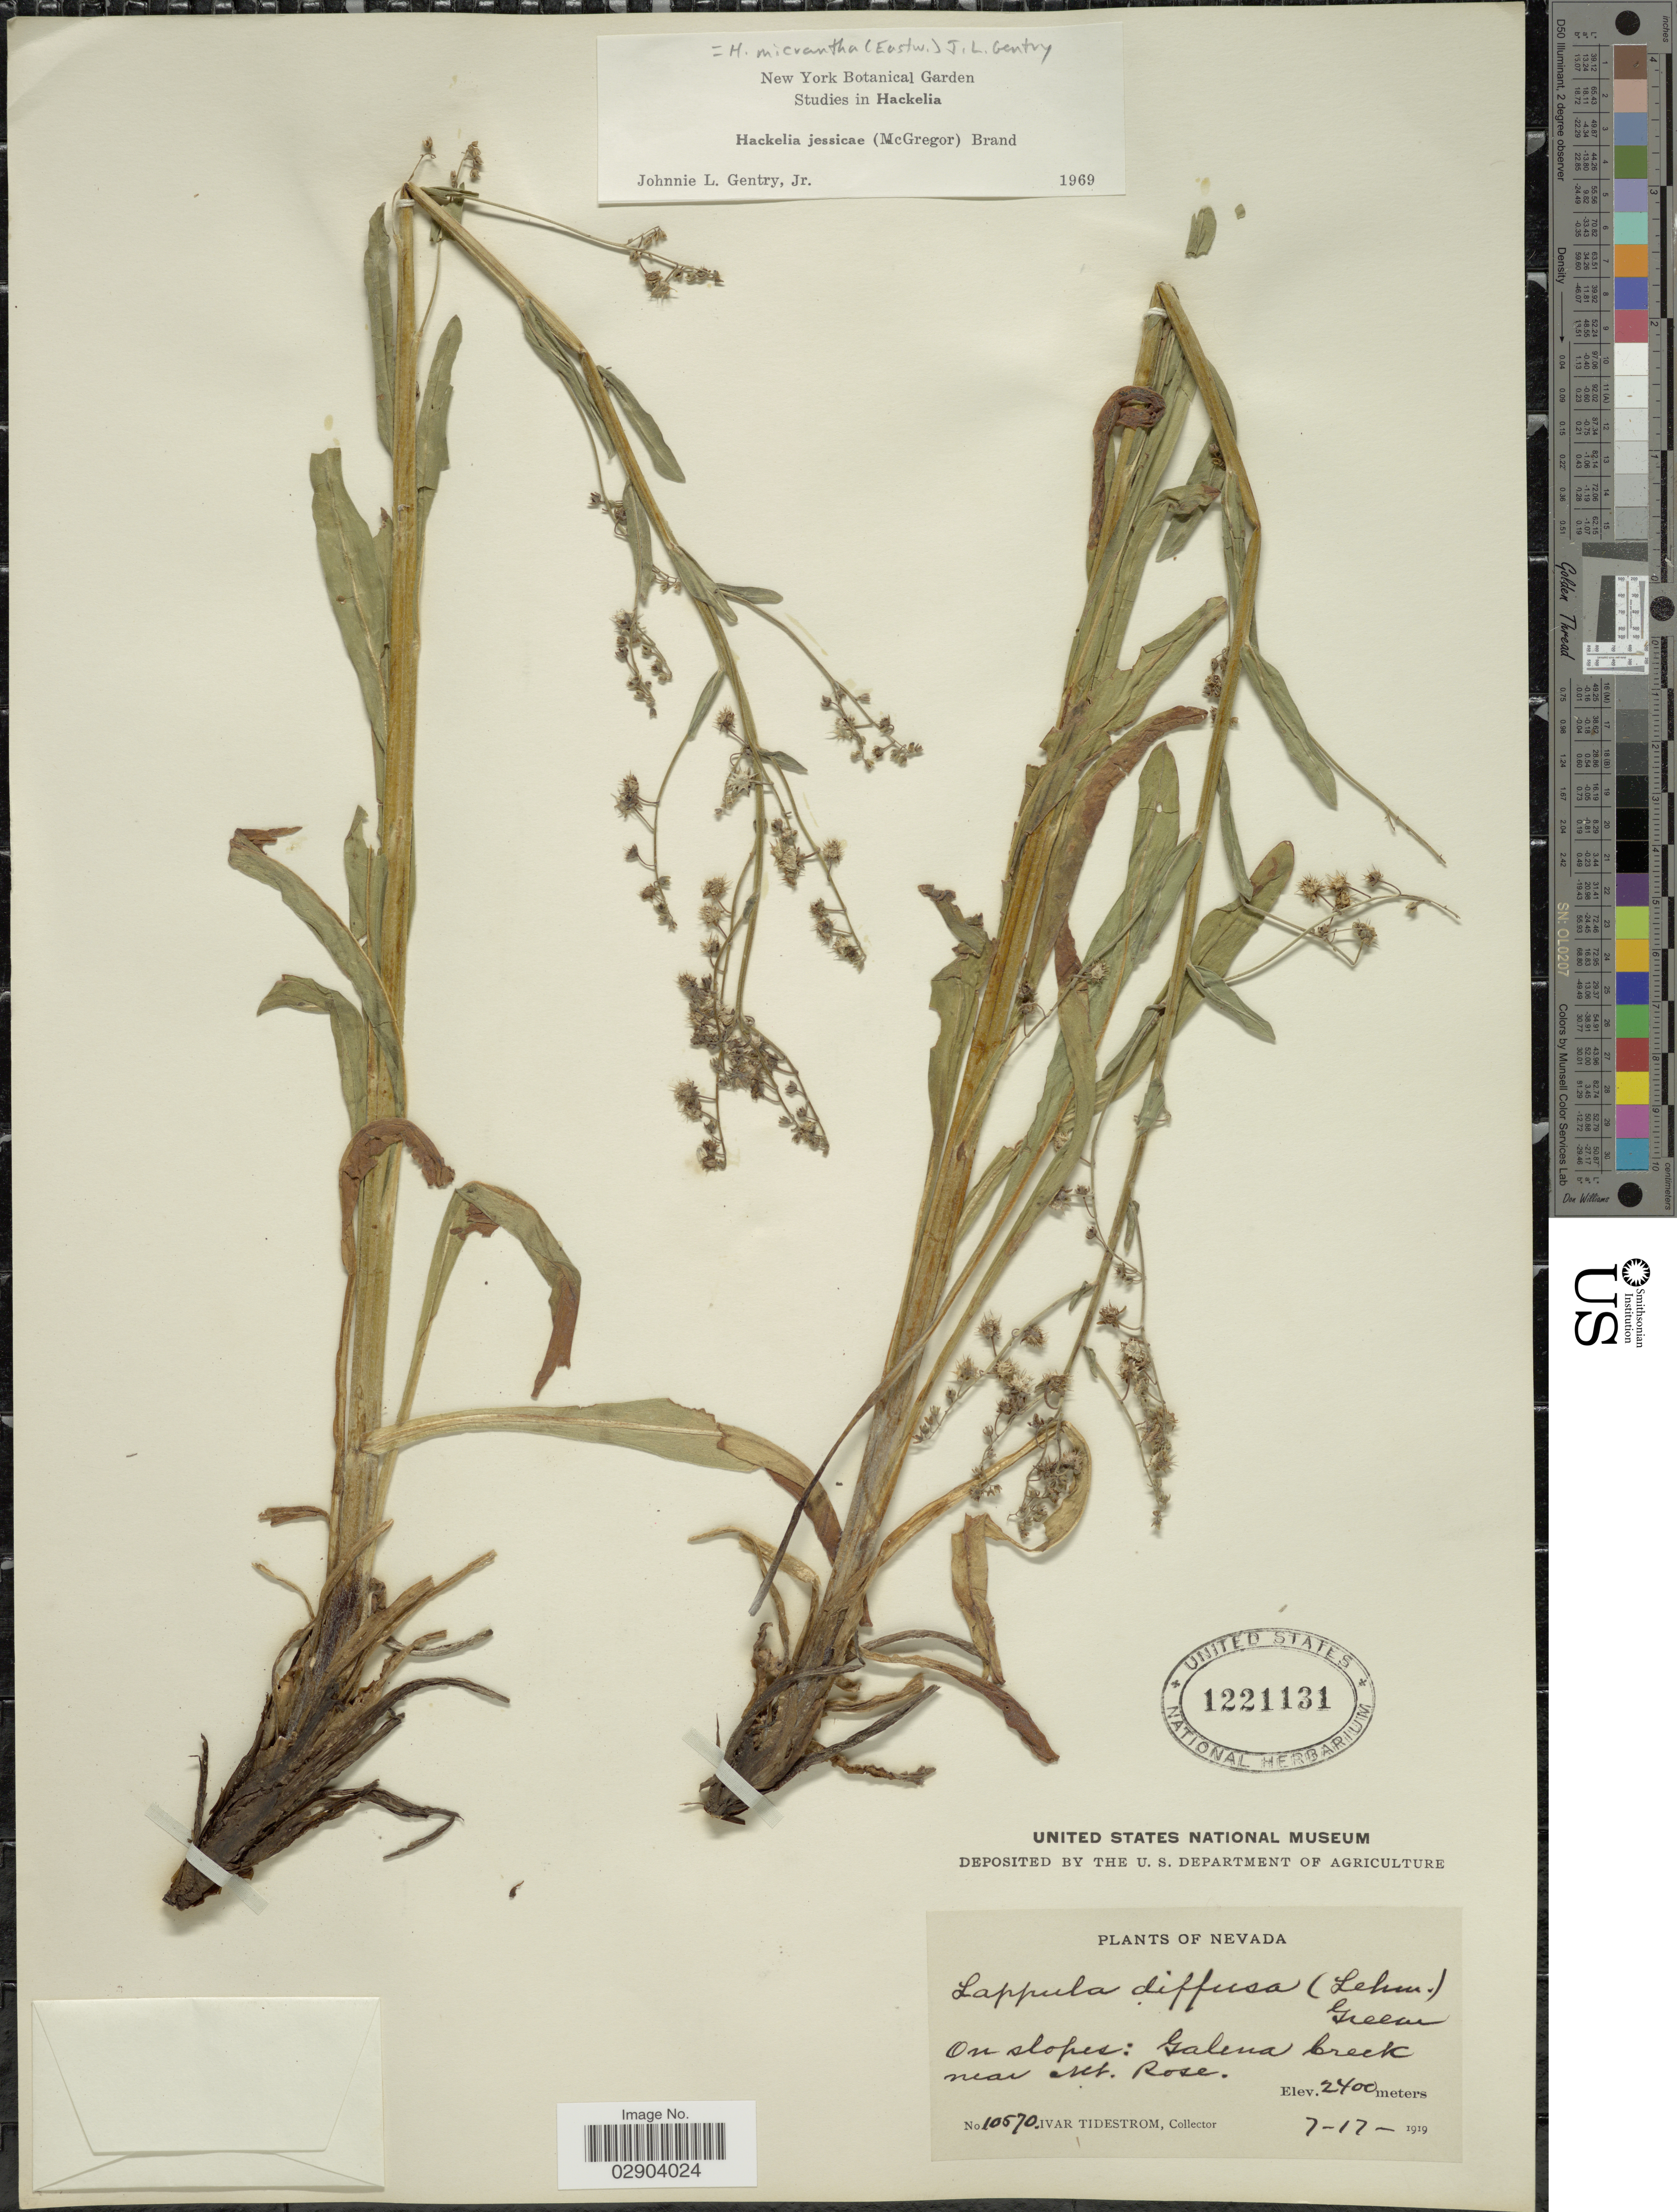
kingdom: Plantae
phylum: Tracheophyta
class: Magnoliopsida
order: Boraginales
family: Boraginaceae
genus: Hackelia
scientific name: Hackelia micrantha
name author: (Eastw.) J.L. Gentry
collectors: I. F. Tidestrom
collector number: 10570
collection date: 1919-07-17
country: United States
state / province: Nevada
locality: On slopes: Galena Creek, near Mt. Rose.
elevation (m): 2400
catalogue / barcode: US 1221131